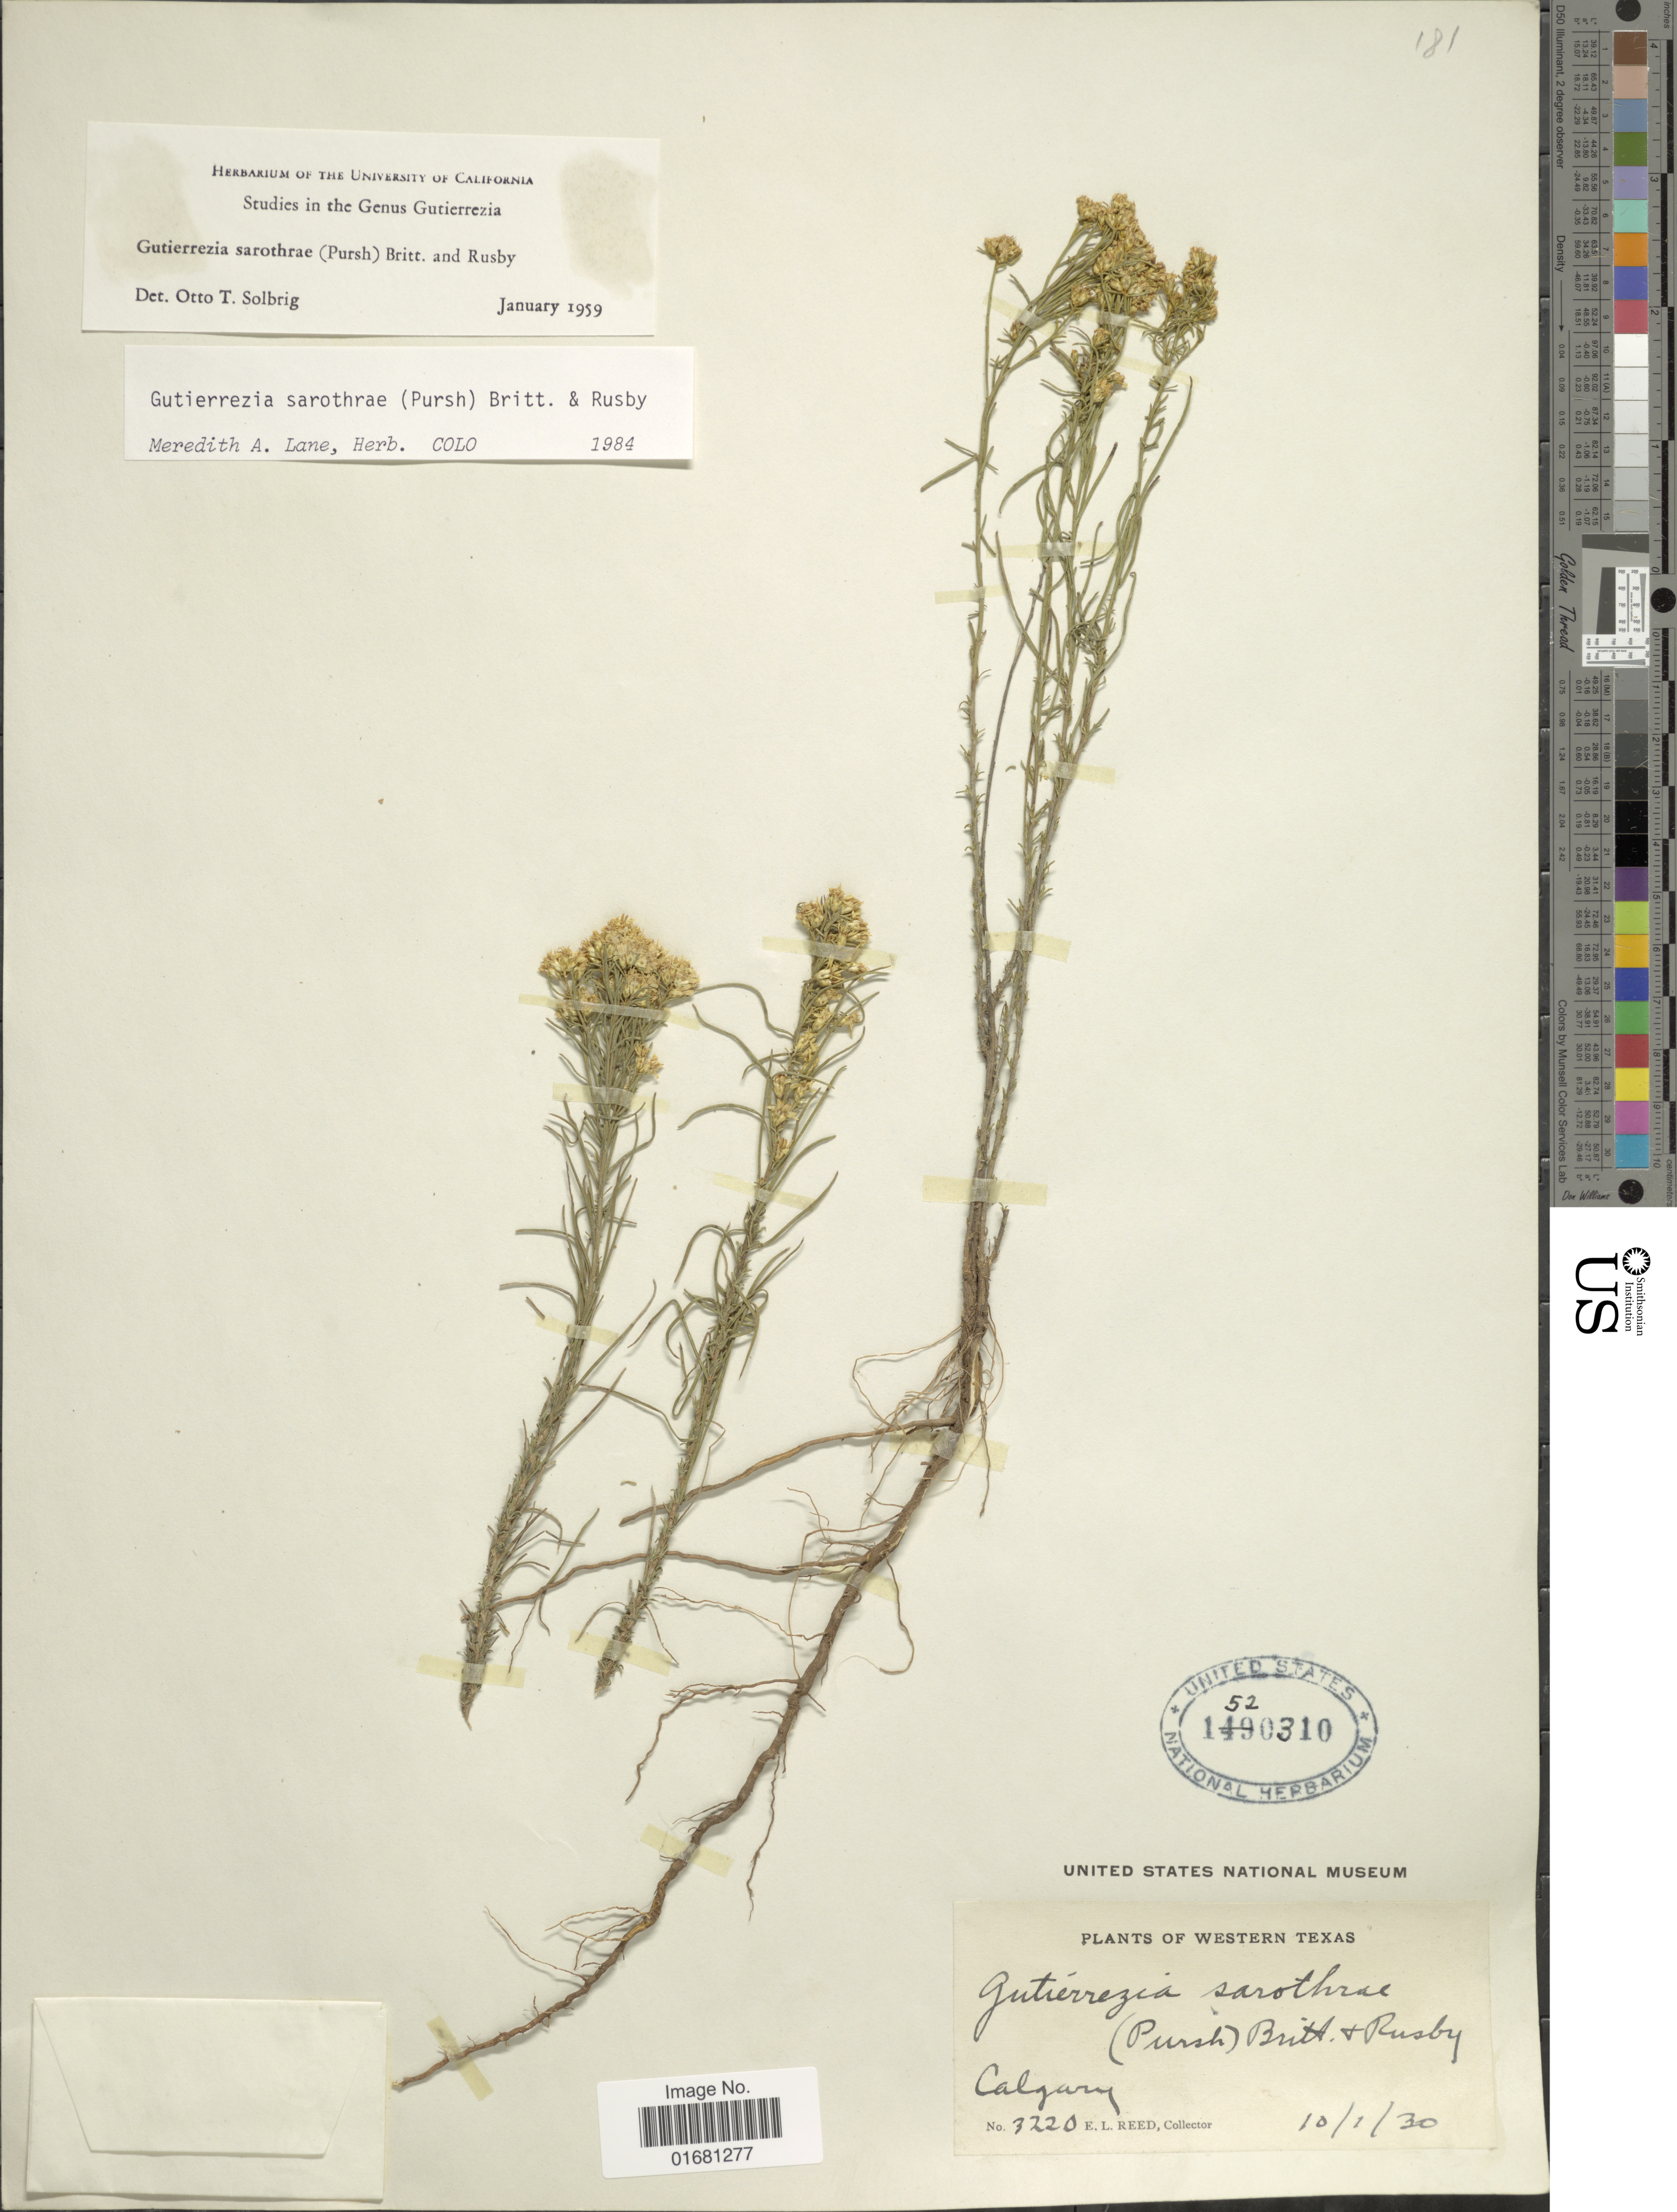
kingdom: Plantae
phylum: Tracheophyta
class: Magnoliopsida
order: Asterales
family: Asteraceae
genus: Gutierrezia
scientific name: Gutierrezia sarothrae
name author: (Pursh) Britton & Rusby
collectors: E. Reed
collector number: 3220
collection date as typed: Transcribed d/m/y: 10/1/30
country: United States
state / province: Texas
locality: Western Texas. Calgary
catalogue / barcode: US 1520310